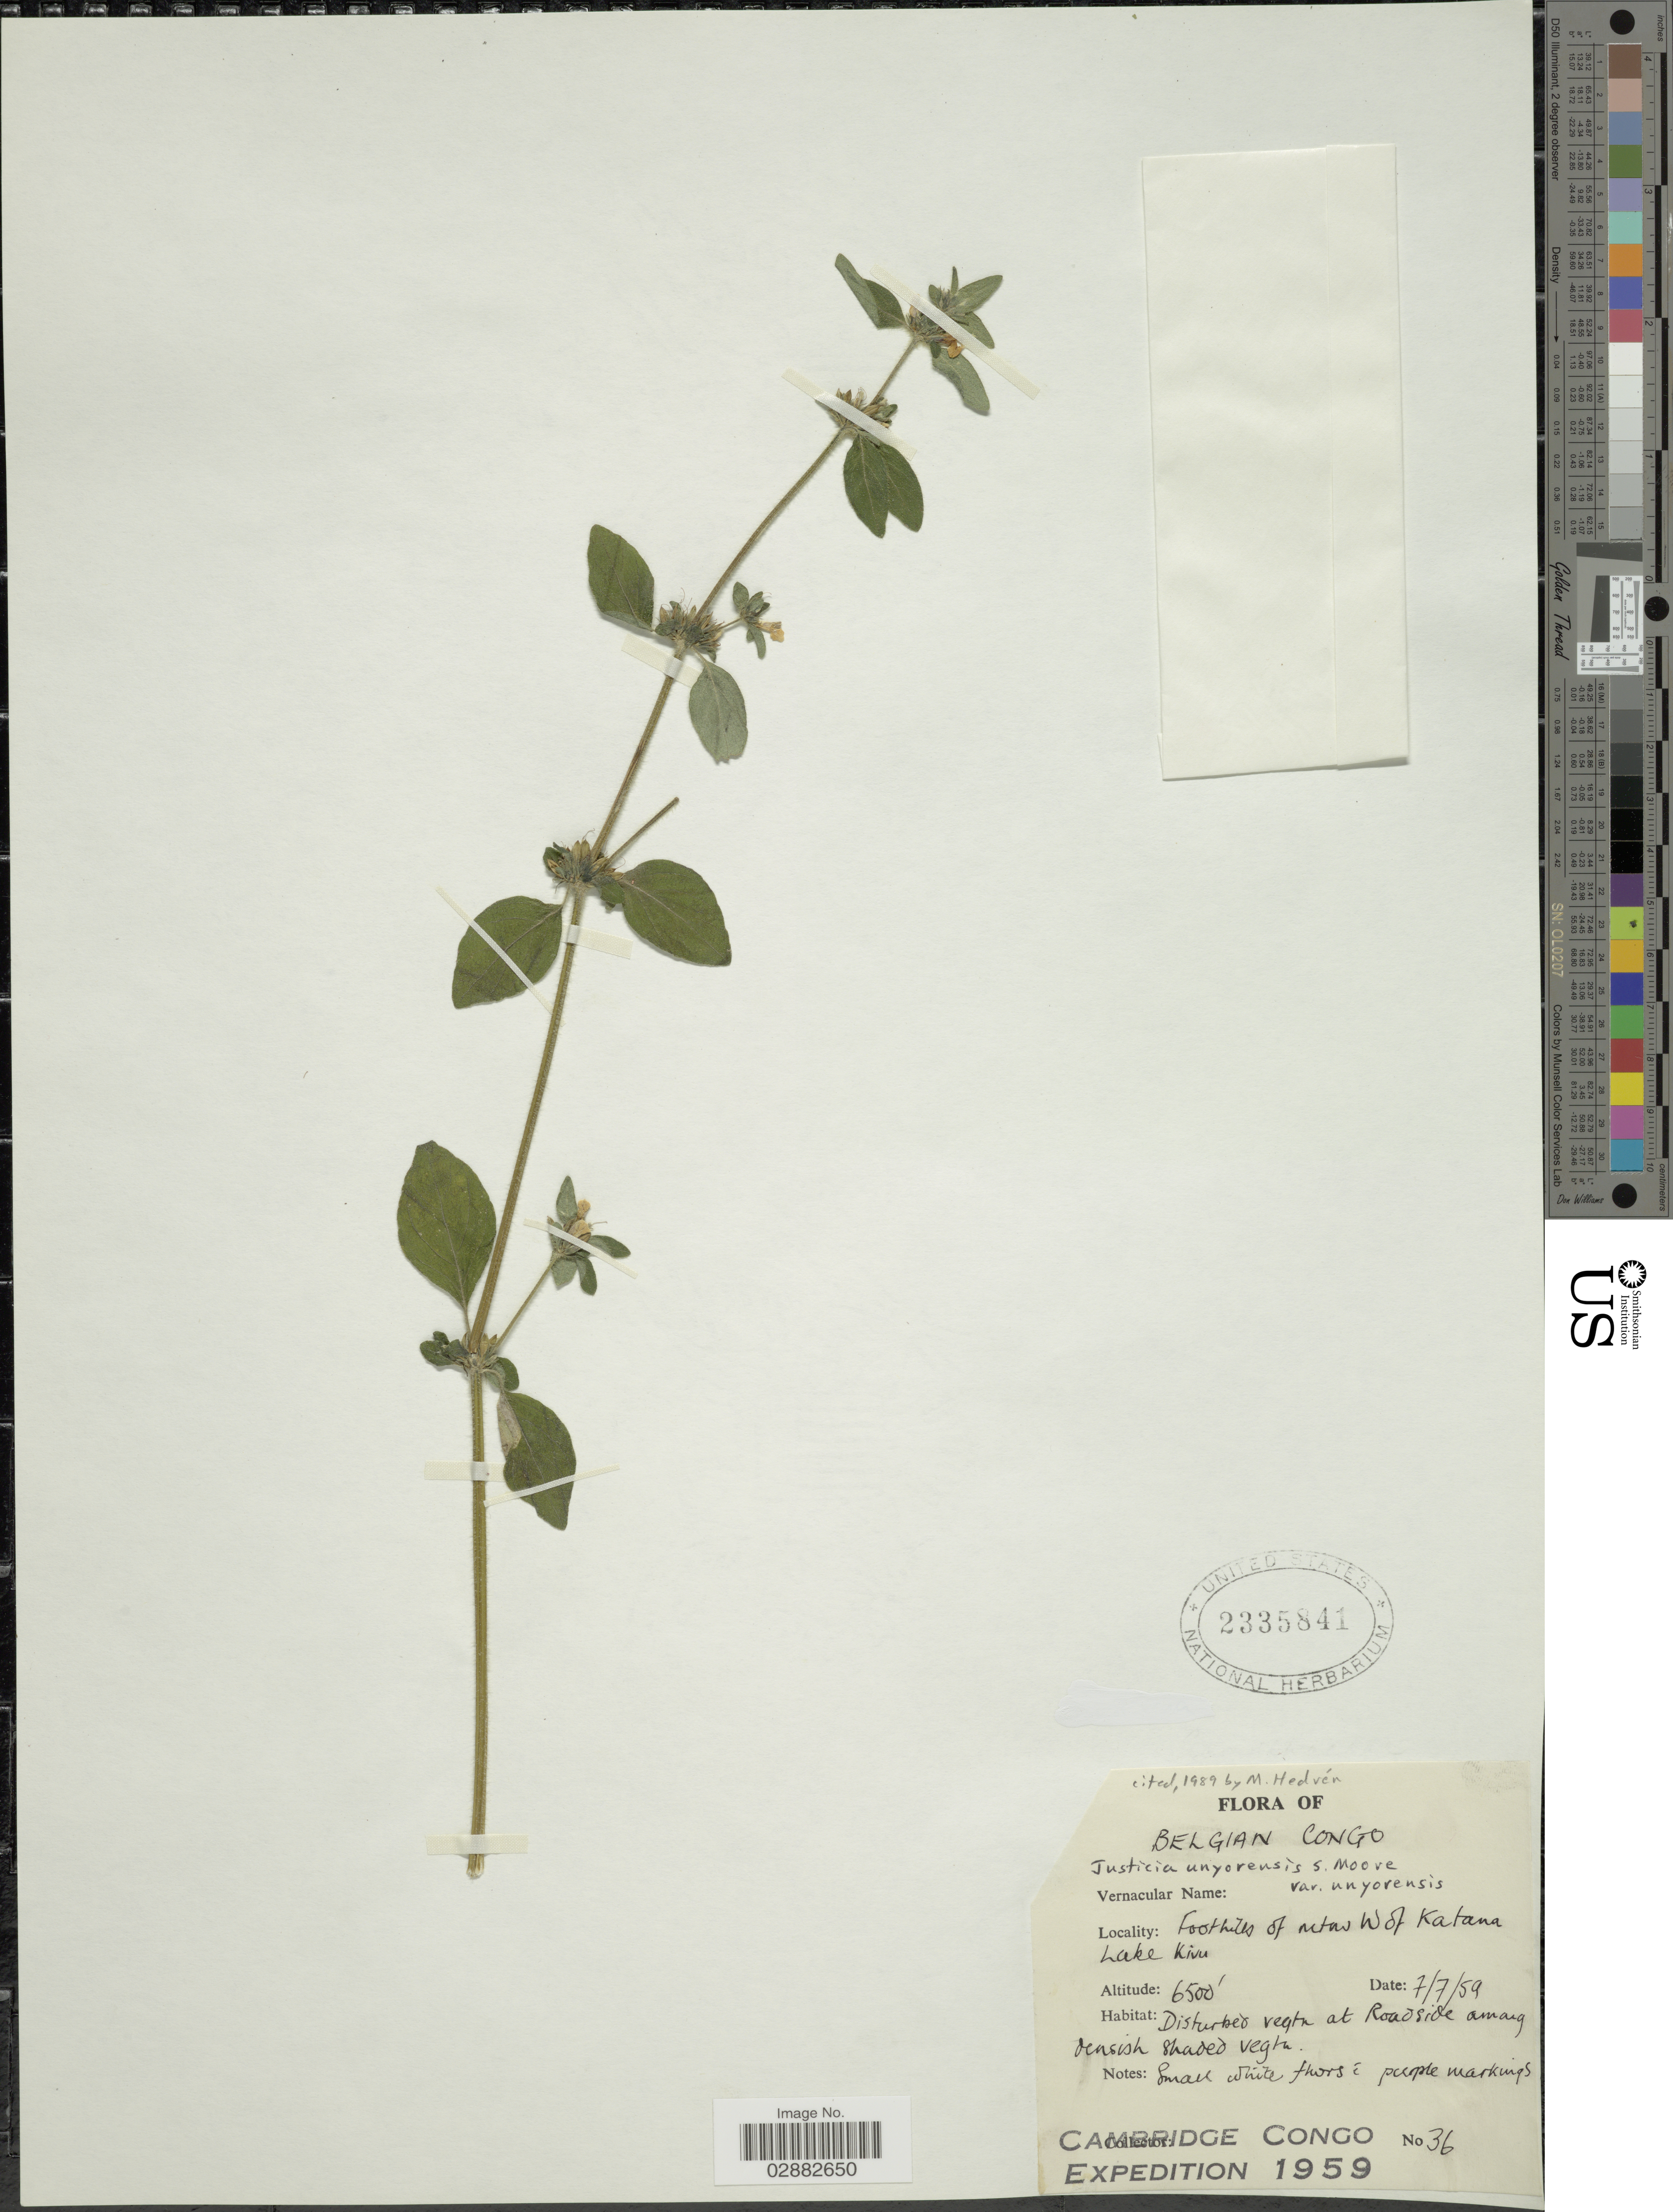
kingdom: Plantae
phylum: Tracheophyta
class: Magnoliopsida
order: Lamiales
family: Acanthaceae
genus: Justicia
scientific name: Justicia unyorensis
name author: S. Moore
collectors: Cambridge Congo Expedition 1959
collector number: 36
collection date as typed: Transcribed d/m/y: 7/7/59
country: Congo, Democratic Republic of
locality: Belgian Congo, Foothills of mtns W of Katana, Lake Kivu.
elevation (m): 1981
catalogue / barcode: US 2335841